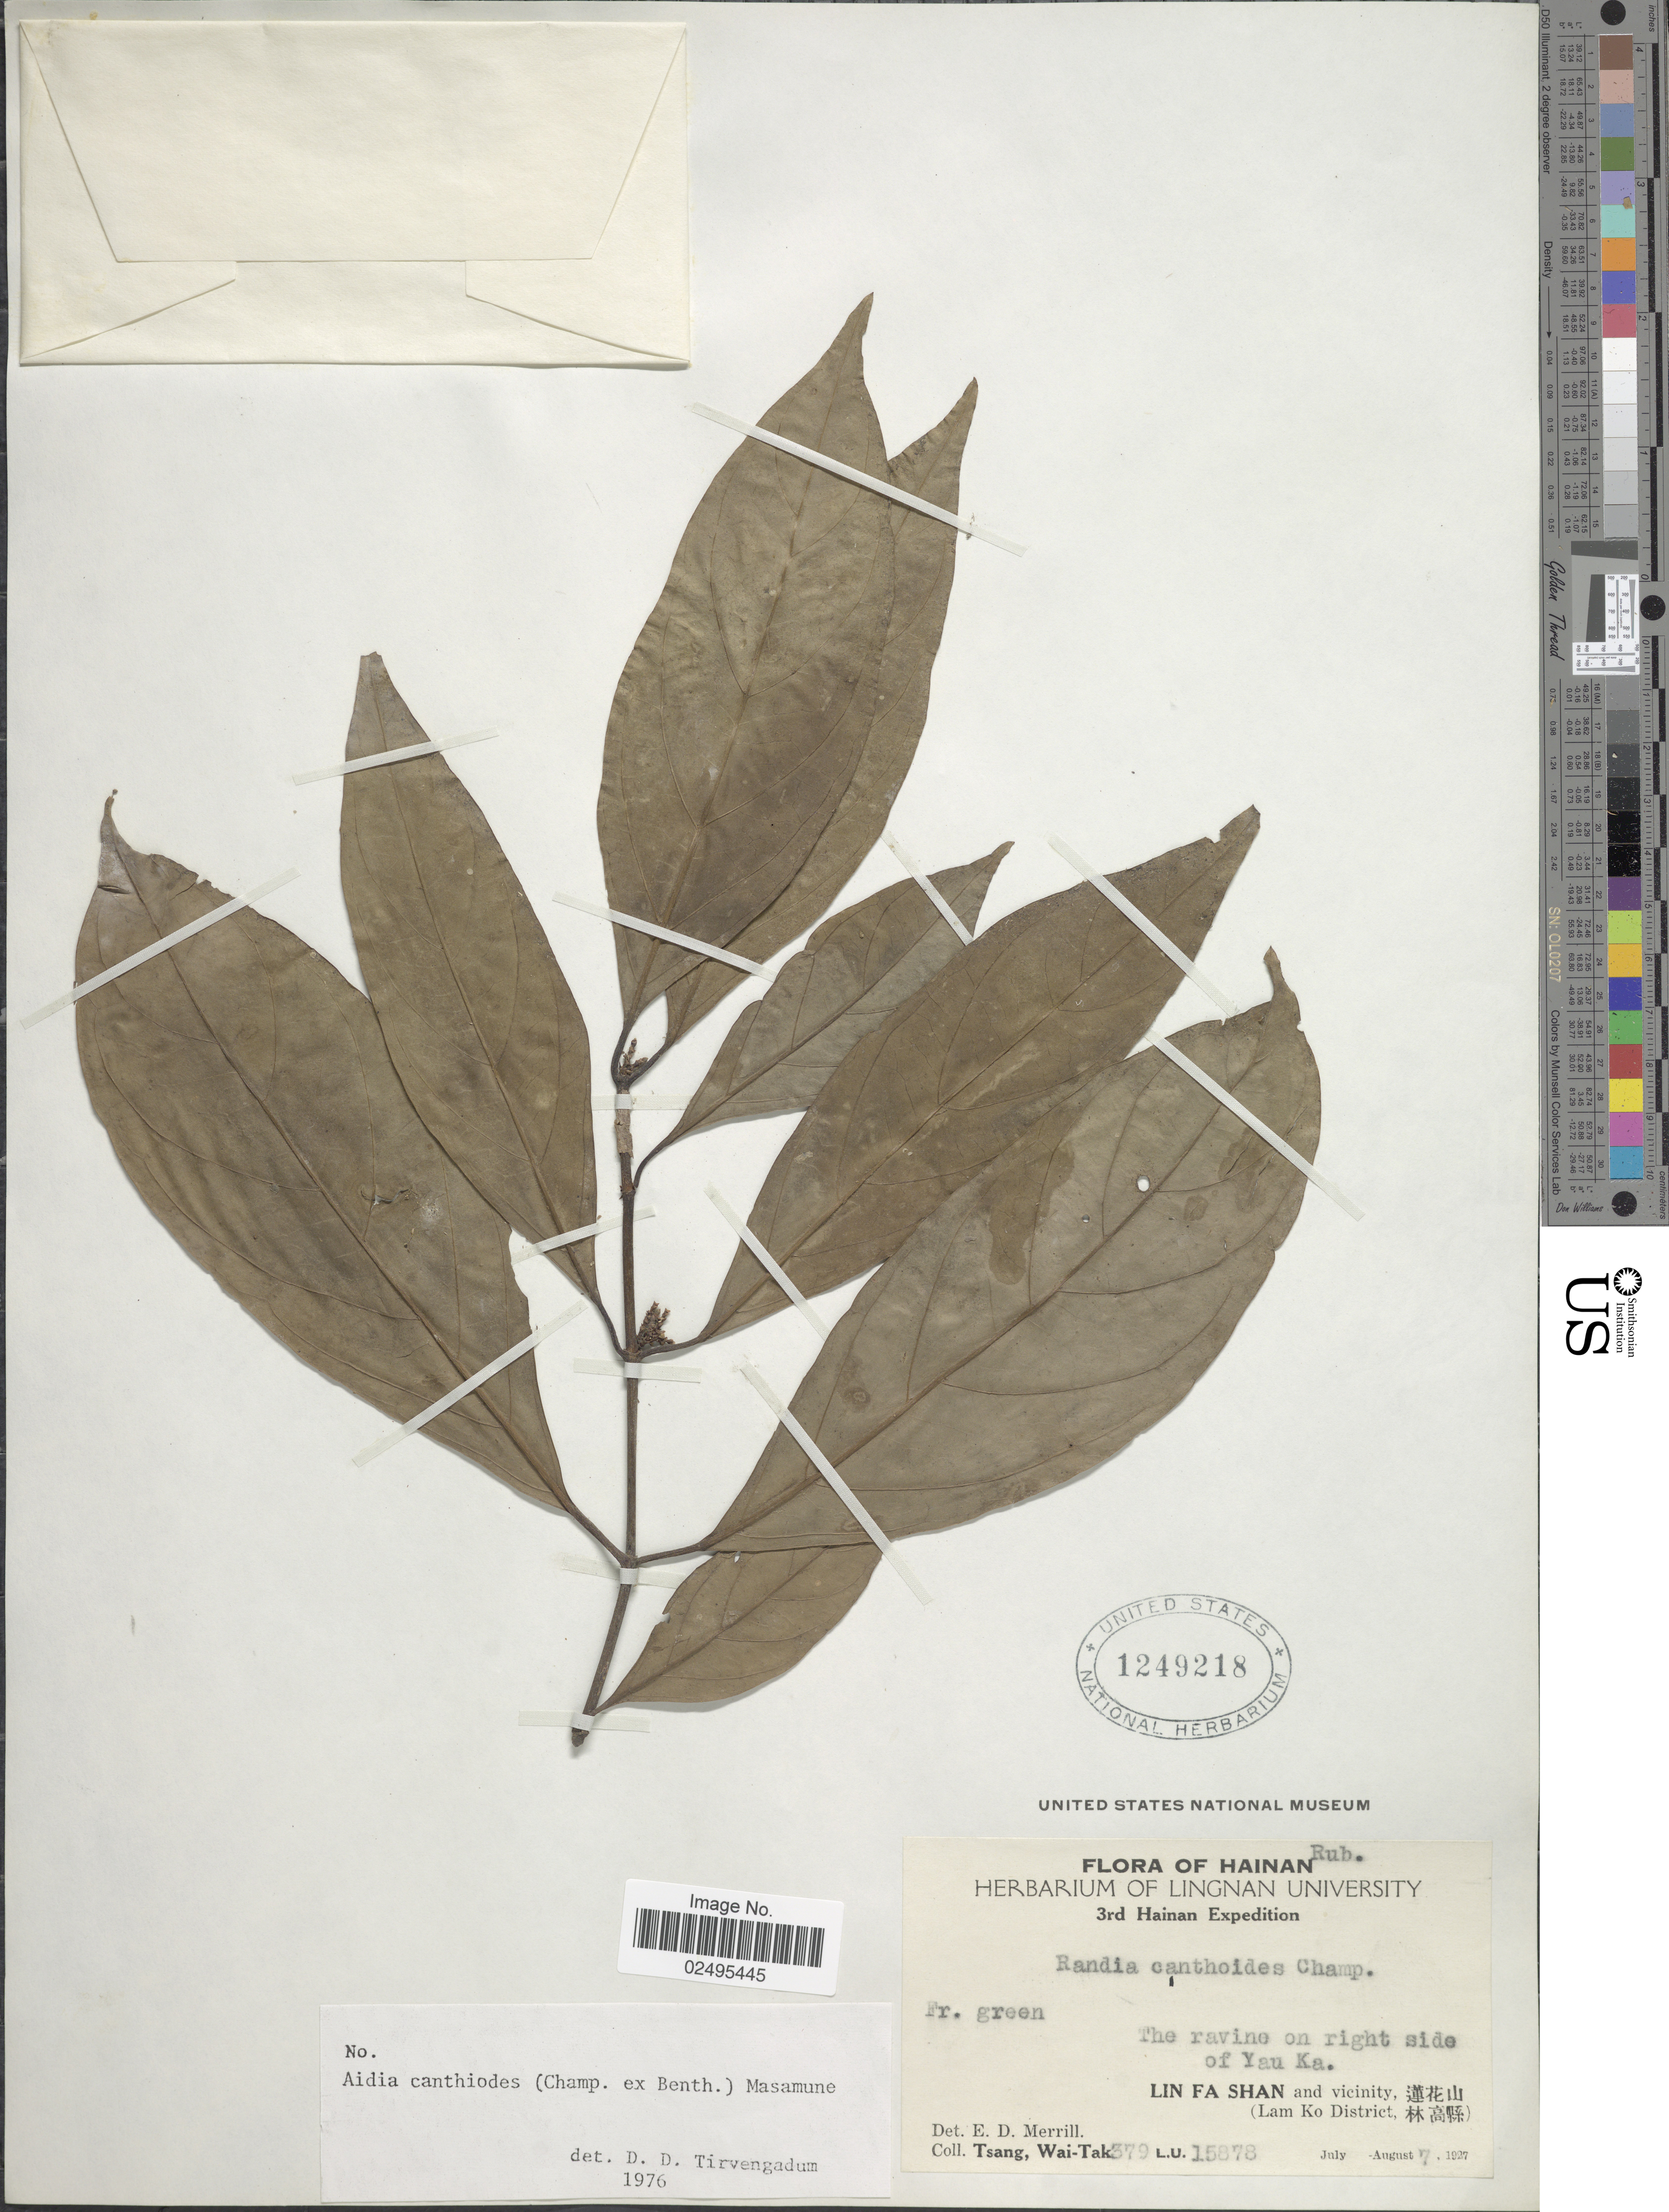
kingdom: Plantae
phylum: Tracheophyta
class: Magnoliopsida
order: Gentianales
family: Rubiaceae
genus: Aidia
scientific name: Aidia canthioides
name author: (Champ. ex Benth.) Masam.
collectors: W. T. Tsang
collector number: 379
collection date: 1927-08-07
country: China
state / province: Hainan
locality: The ravine on right, side of Yau Ka, Lin Fa Shan and vicinity, (Lam Ko District)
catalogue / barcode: US 1249218